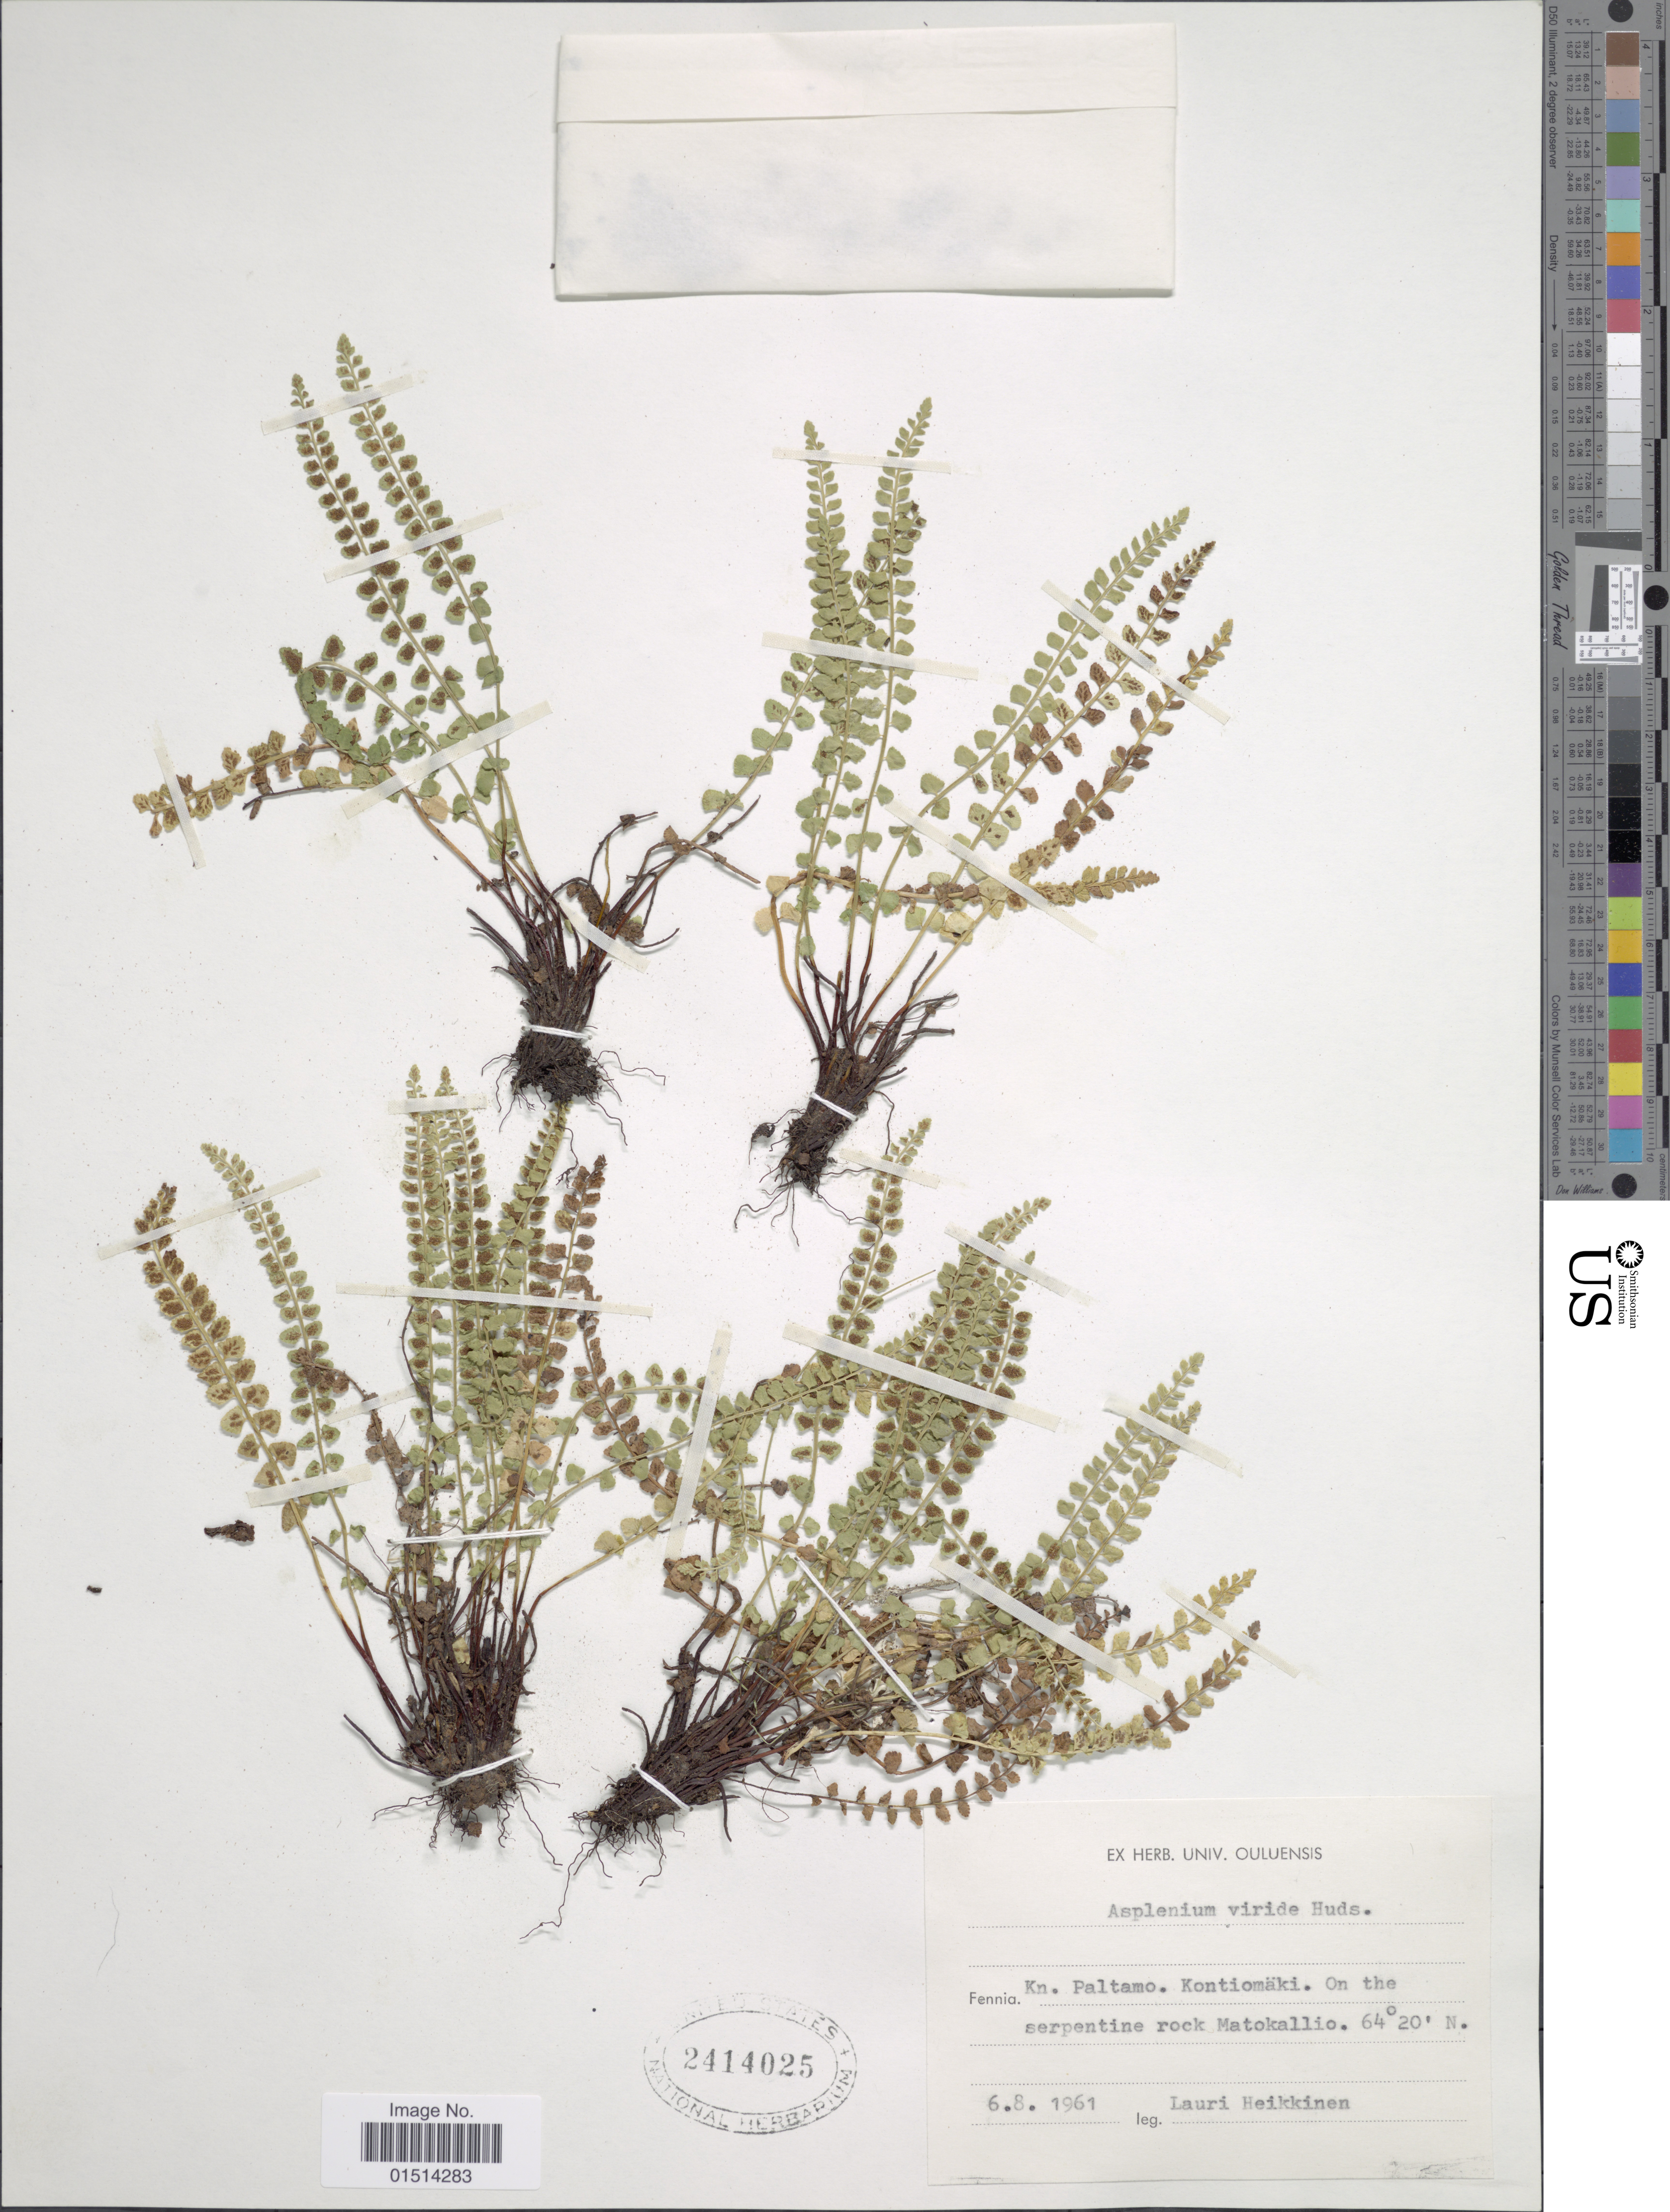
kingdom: Plantae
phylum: Tracheophyta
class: Polypodiopsida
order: Polypodiales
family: Aspleniaceae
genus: Asplenium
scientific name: Asplenium viride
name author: Huds.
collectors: L. Heikkinen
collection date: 1961-06-09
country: Finland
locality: Kn. Paltama, Kontiomaki, on the serpentine rock Matokallio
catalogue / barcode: US 2414025